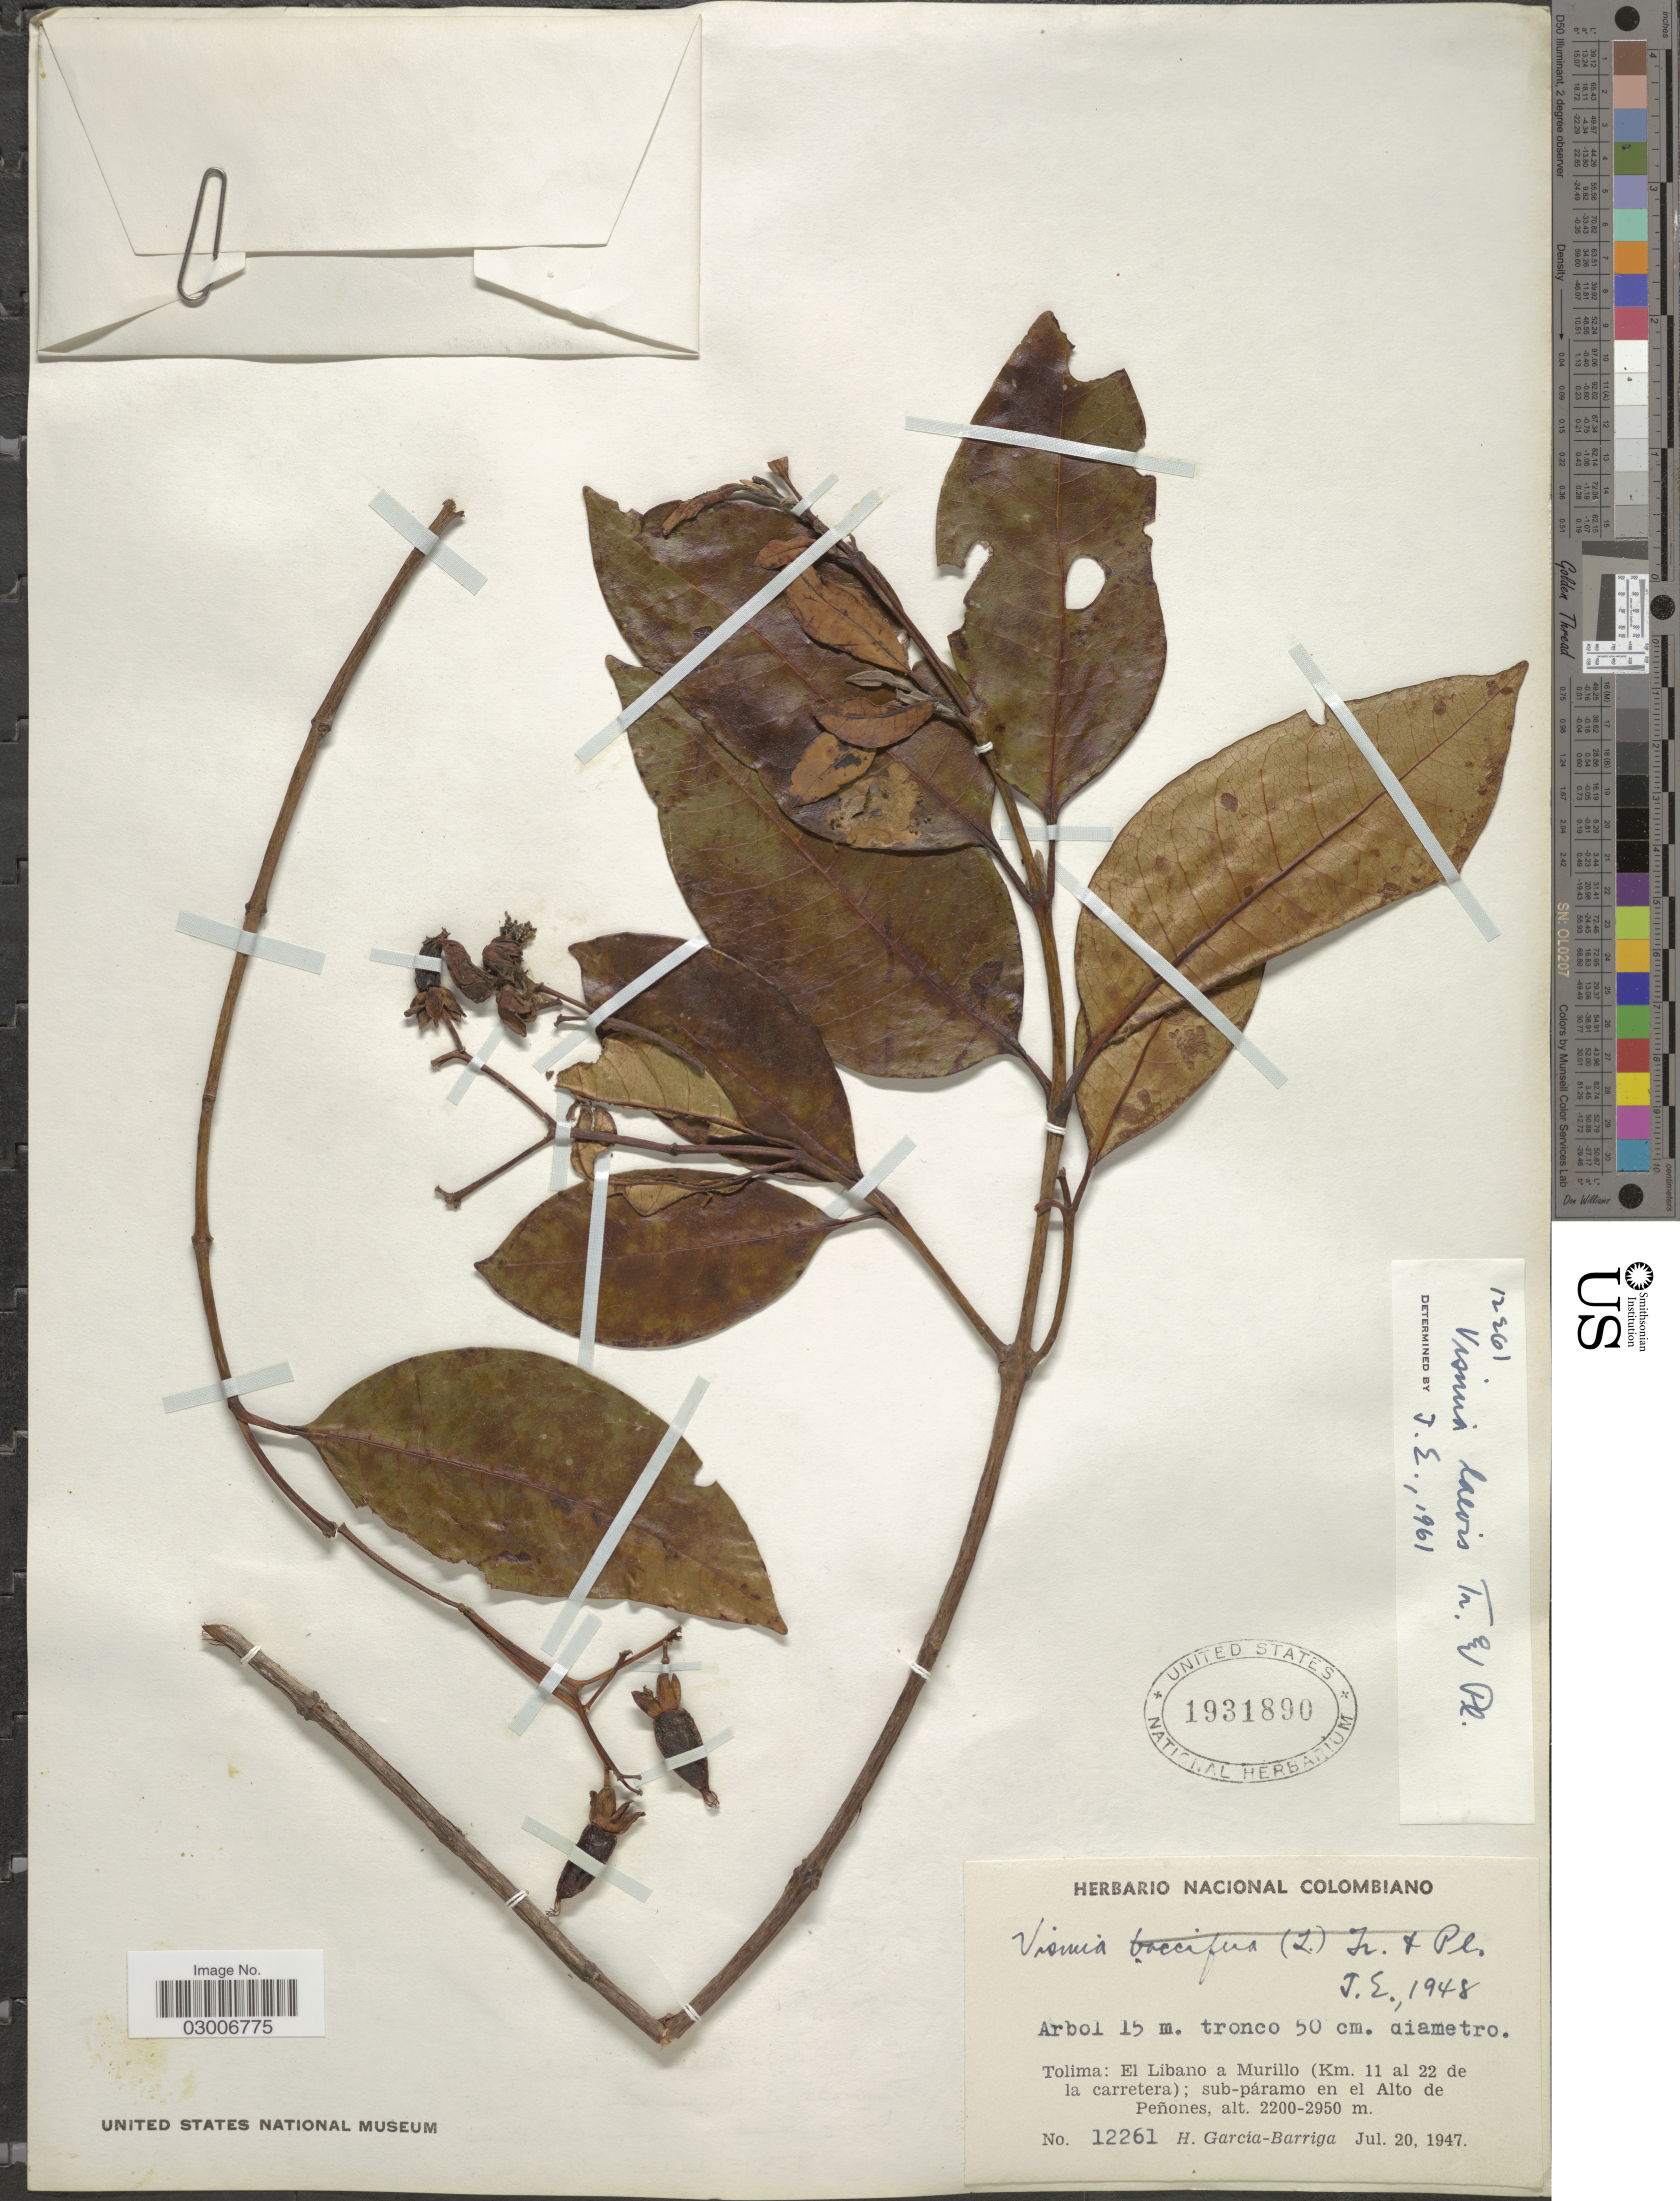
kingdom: Plantae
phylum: Tracheophyta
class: Magnoliopsida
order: Malpighiales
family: Hypericaceae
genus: Vismia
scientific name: Vismia laevis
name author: Triana & Planch.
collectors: H. García Barriga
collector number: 12261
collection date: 1947-07-20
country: Colombia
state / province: Tolima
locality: El Libano a Murillo (Km. 11 al 22 de la carretera); sub-páramo en el Alto de Peñones.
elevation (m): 2200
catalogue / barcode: US 1931890